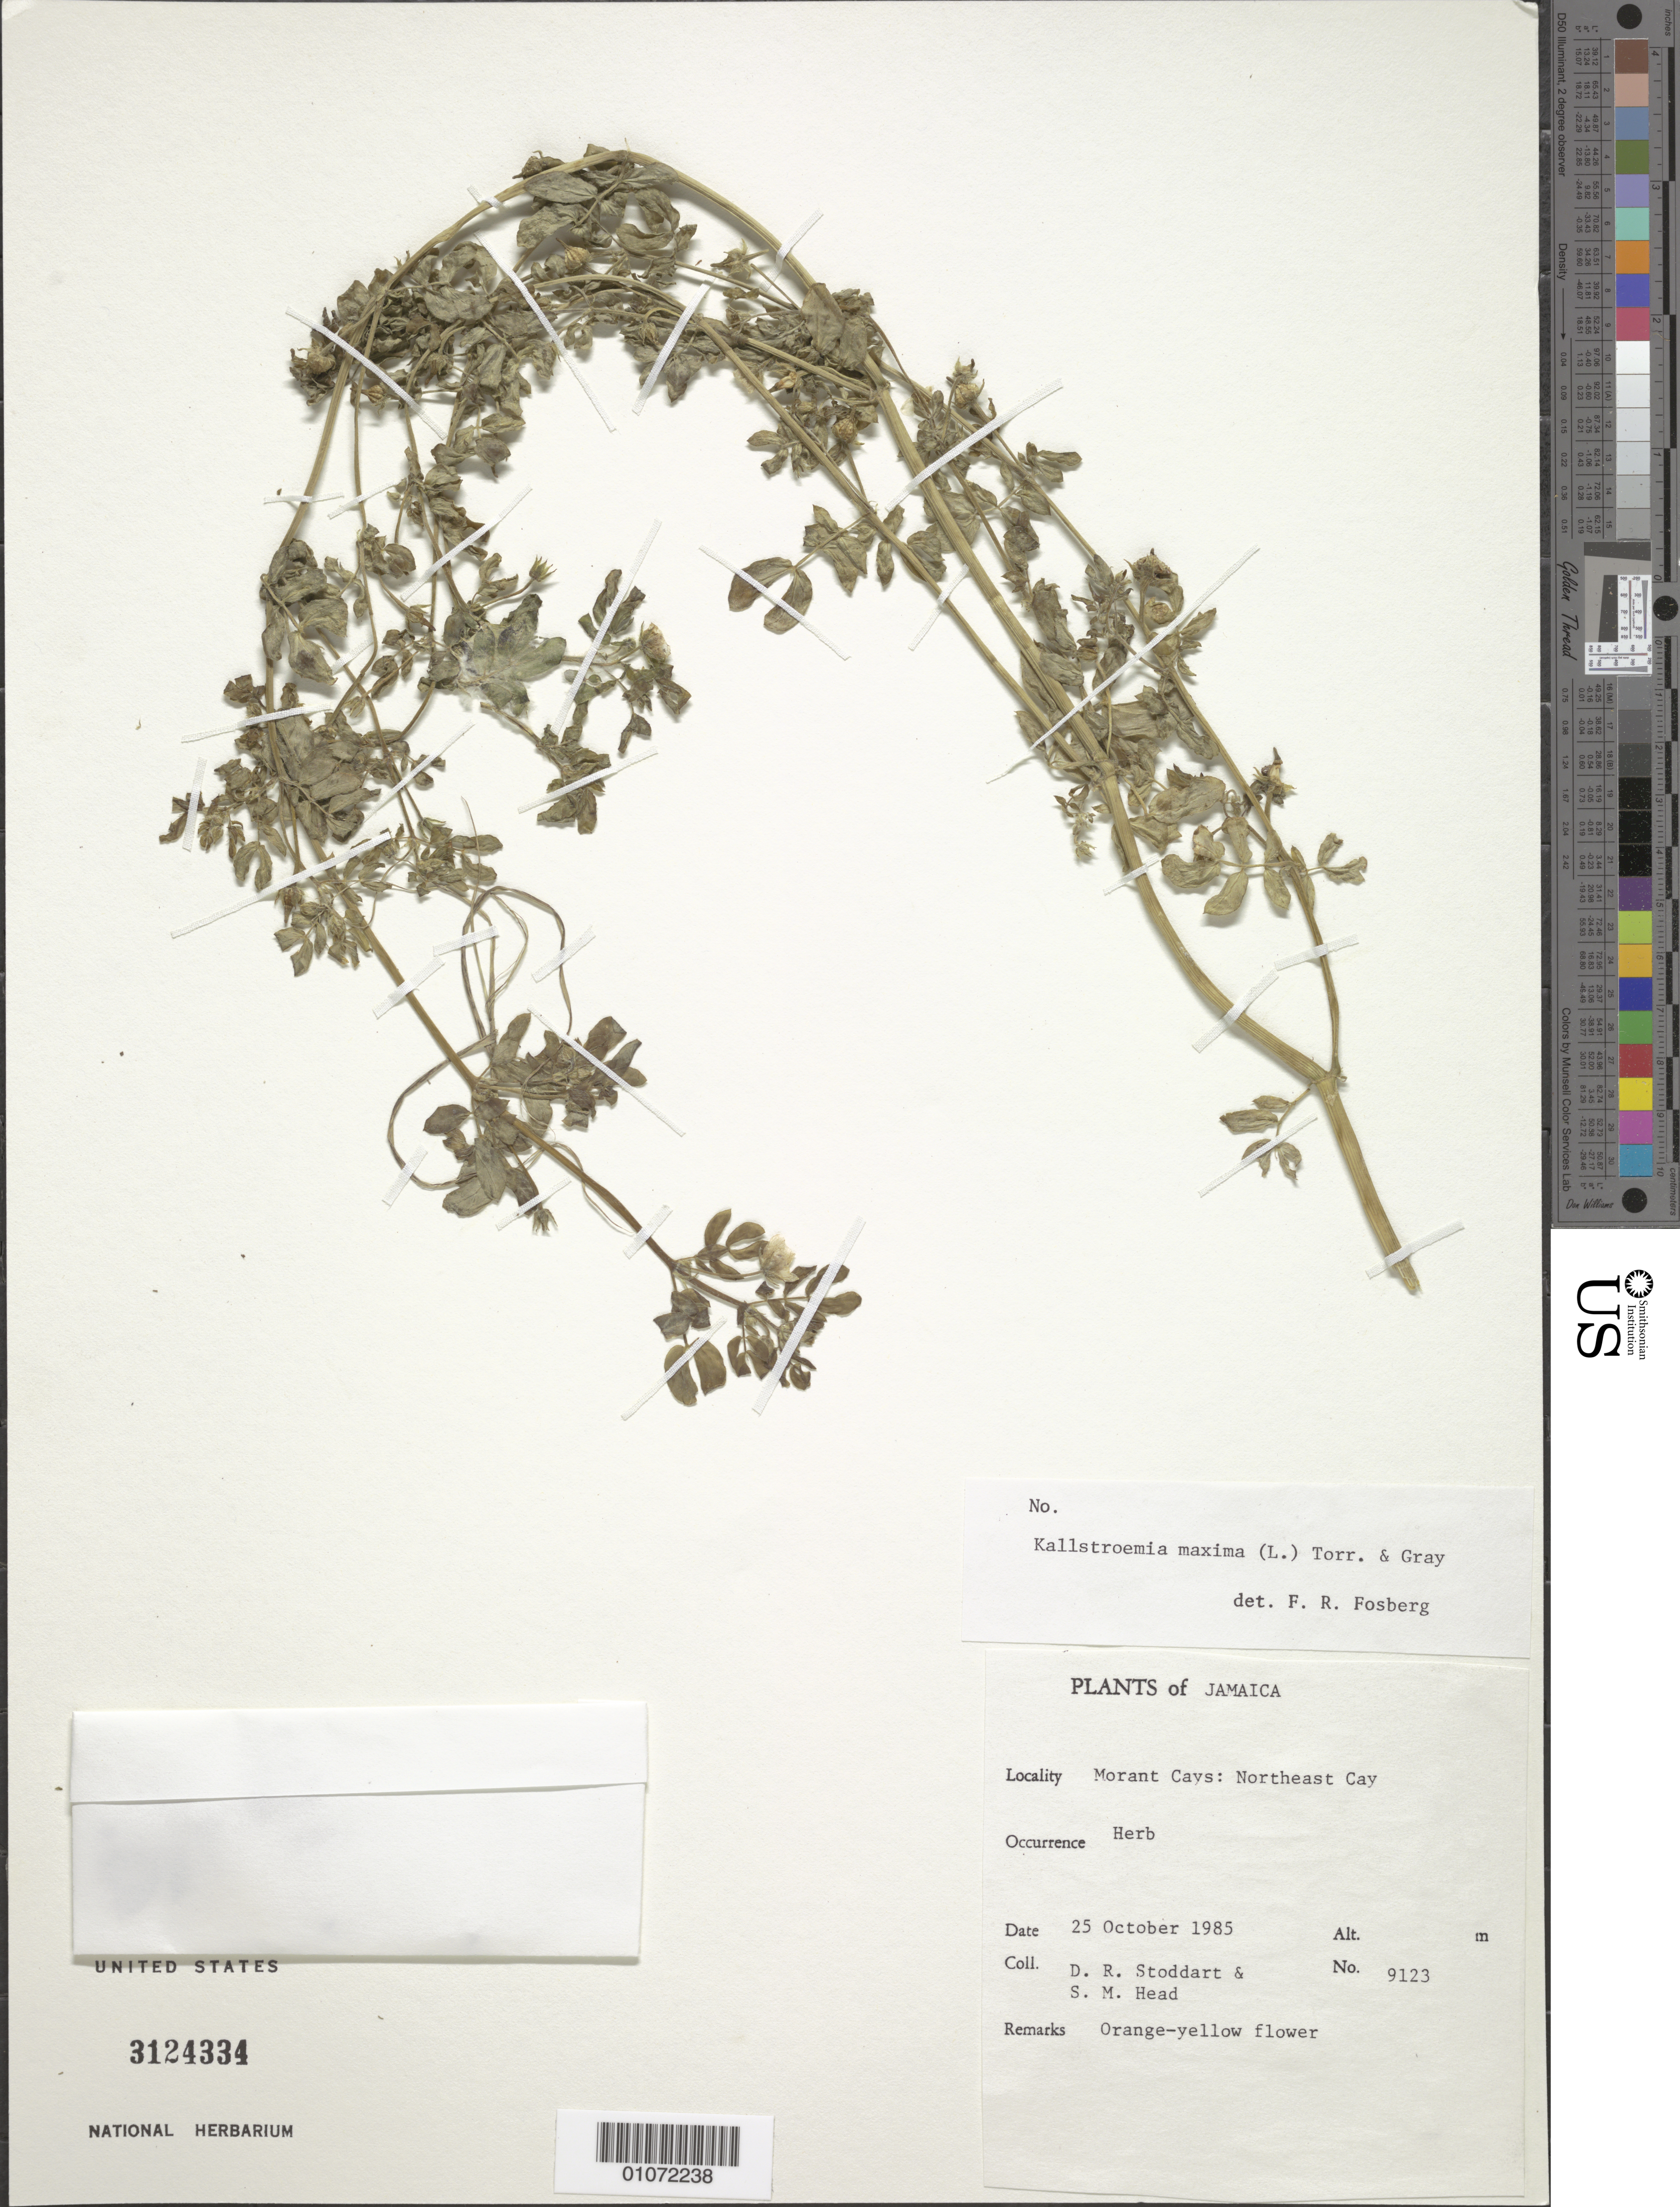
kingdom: Plantae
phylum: Tracheophyta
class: Magnoliopsida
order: Zygophyllales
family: Zygophyllaceae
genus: Kallstroemia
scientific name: Kallstroemia maxima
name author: (L.) Hook. & Arn.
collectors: D. R. Stoddart & S. Head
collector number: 9123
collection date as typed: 25 Oct 1985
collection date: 1985-10-25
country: Jamaica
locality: Morant Cays: Northeast Cay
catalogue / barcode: US 3124334